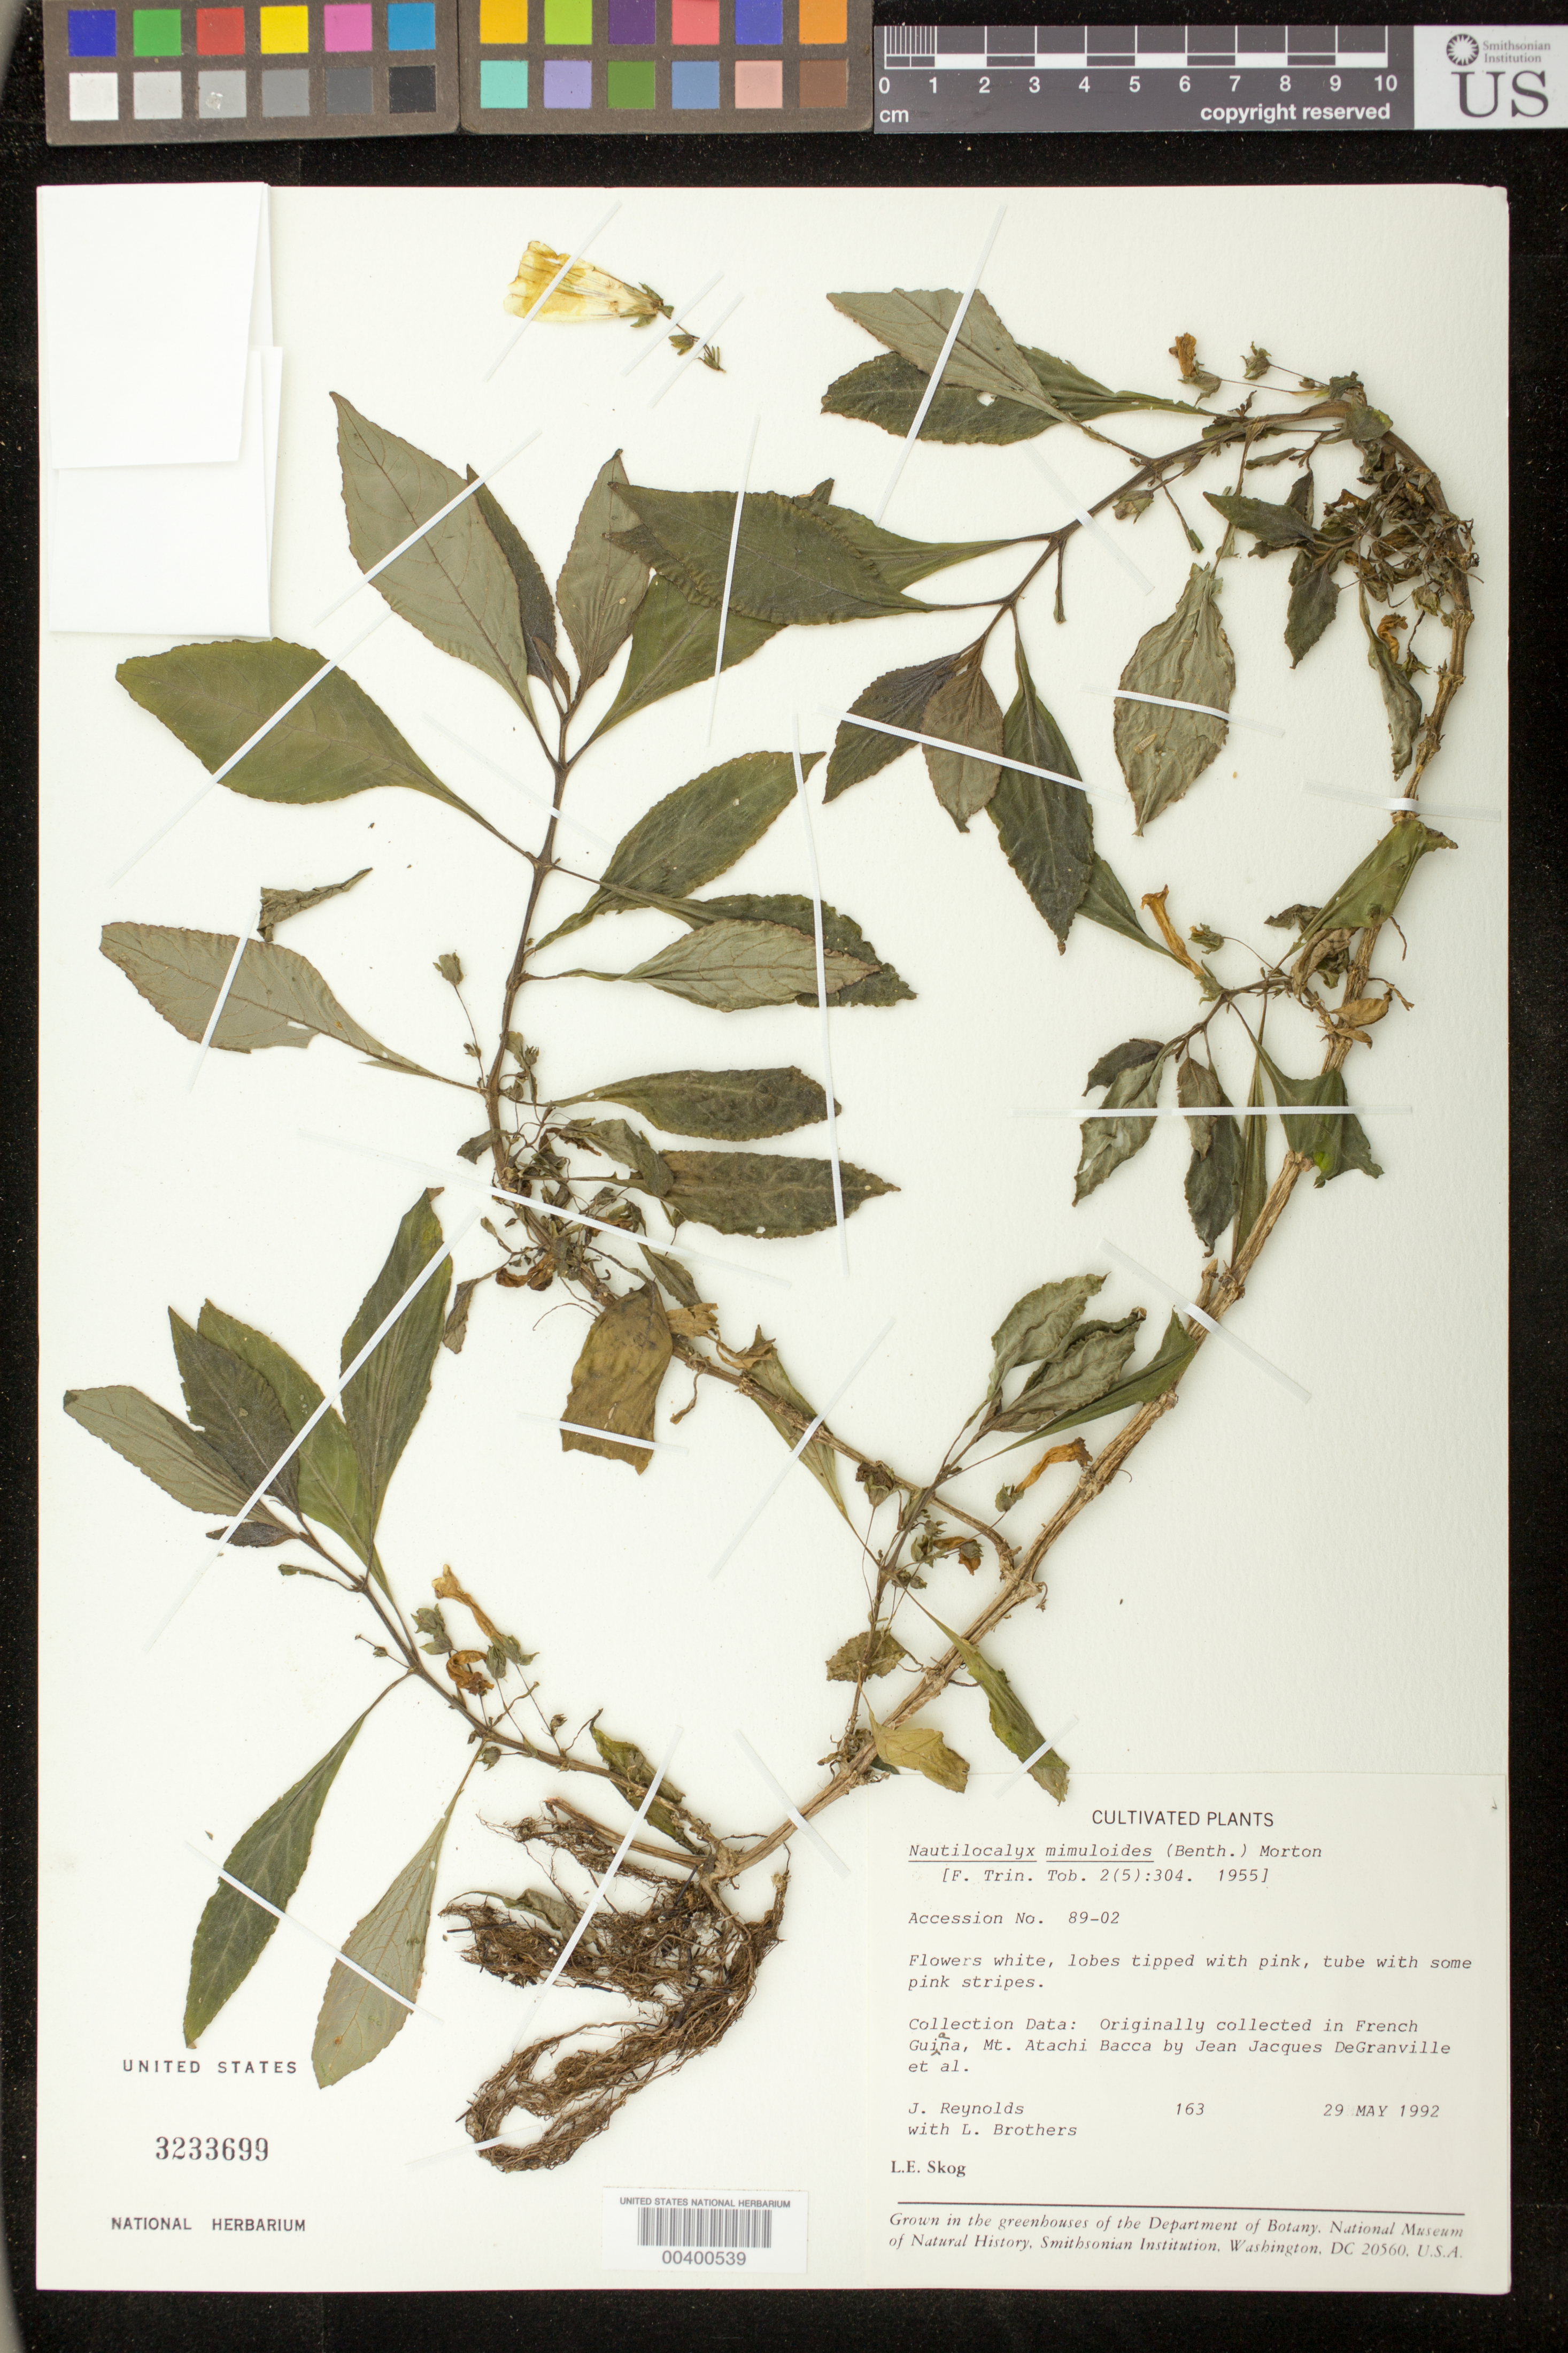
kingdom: Plantae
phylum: Tracheophyta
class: Magnoliopsida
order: Lamiales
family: Gesneriaceae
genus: Nautilocalyx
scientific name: Nautilocalyx mimuloides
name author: (Benth.) C.V. Morton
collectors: J. Reynolds & L. Brothers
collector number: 163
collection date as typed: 29 May 1992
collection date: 1992-05-29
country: French Guiana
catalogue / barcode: US 3233699